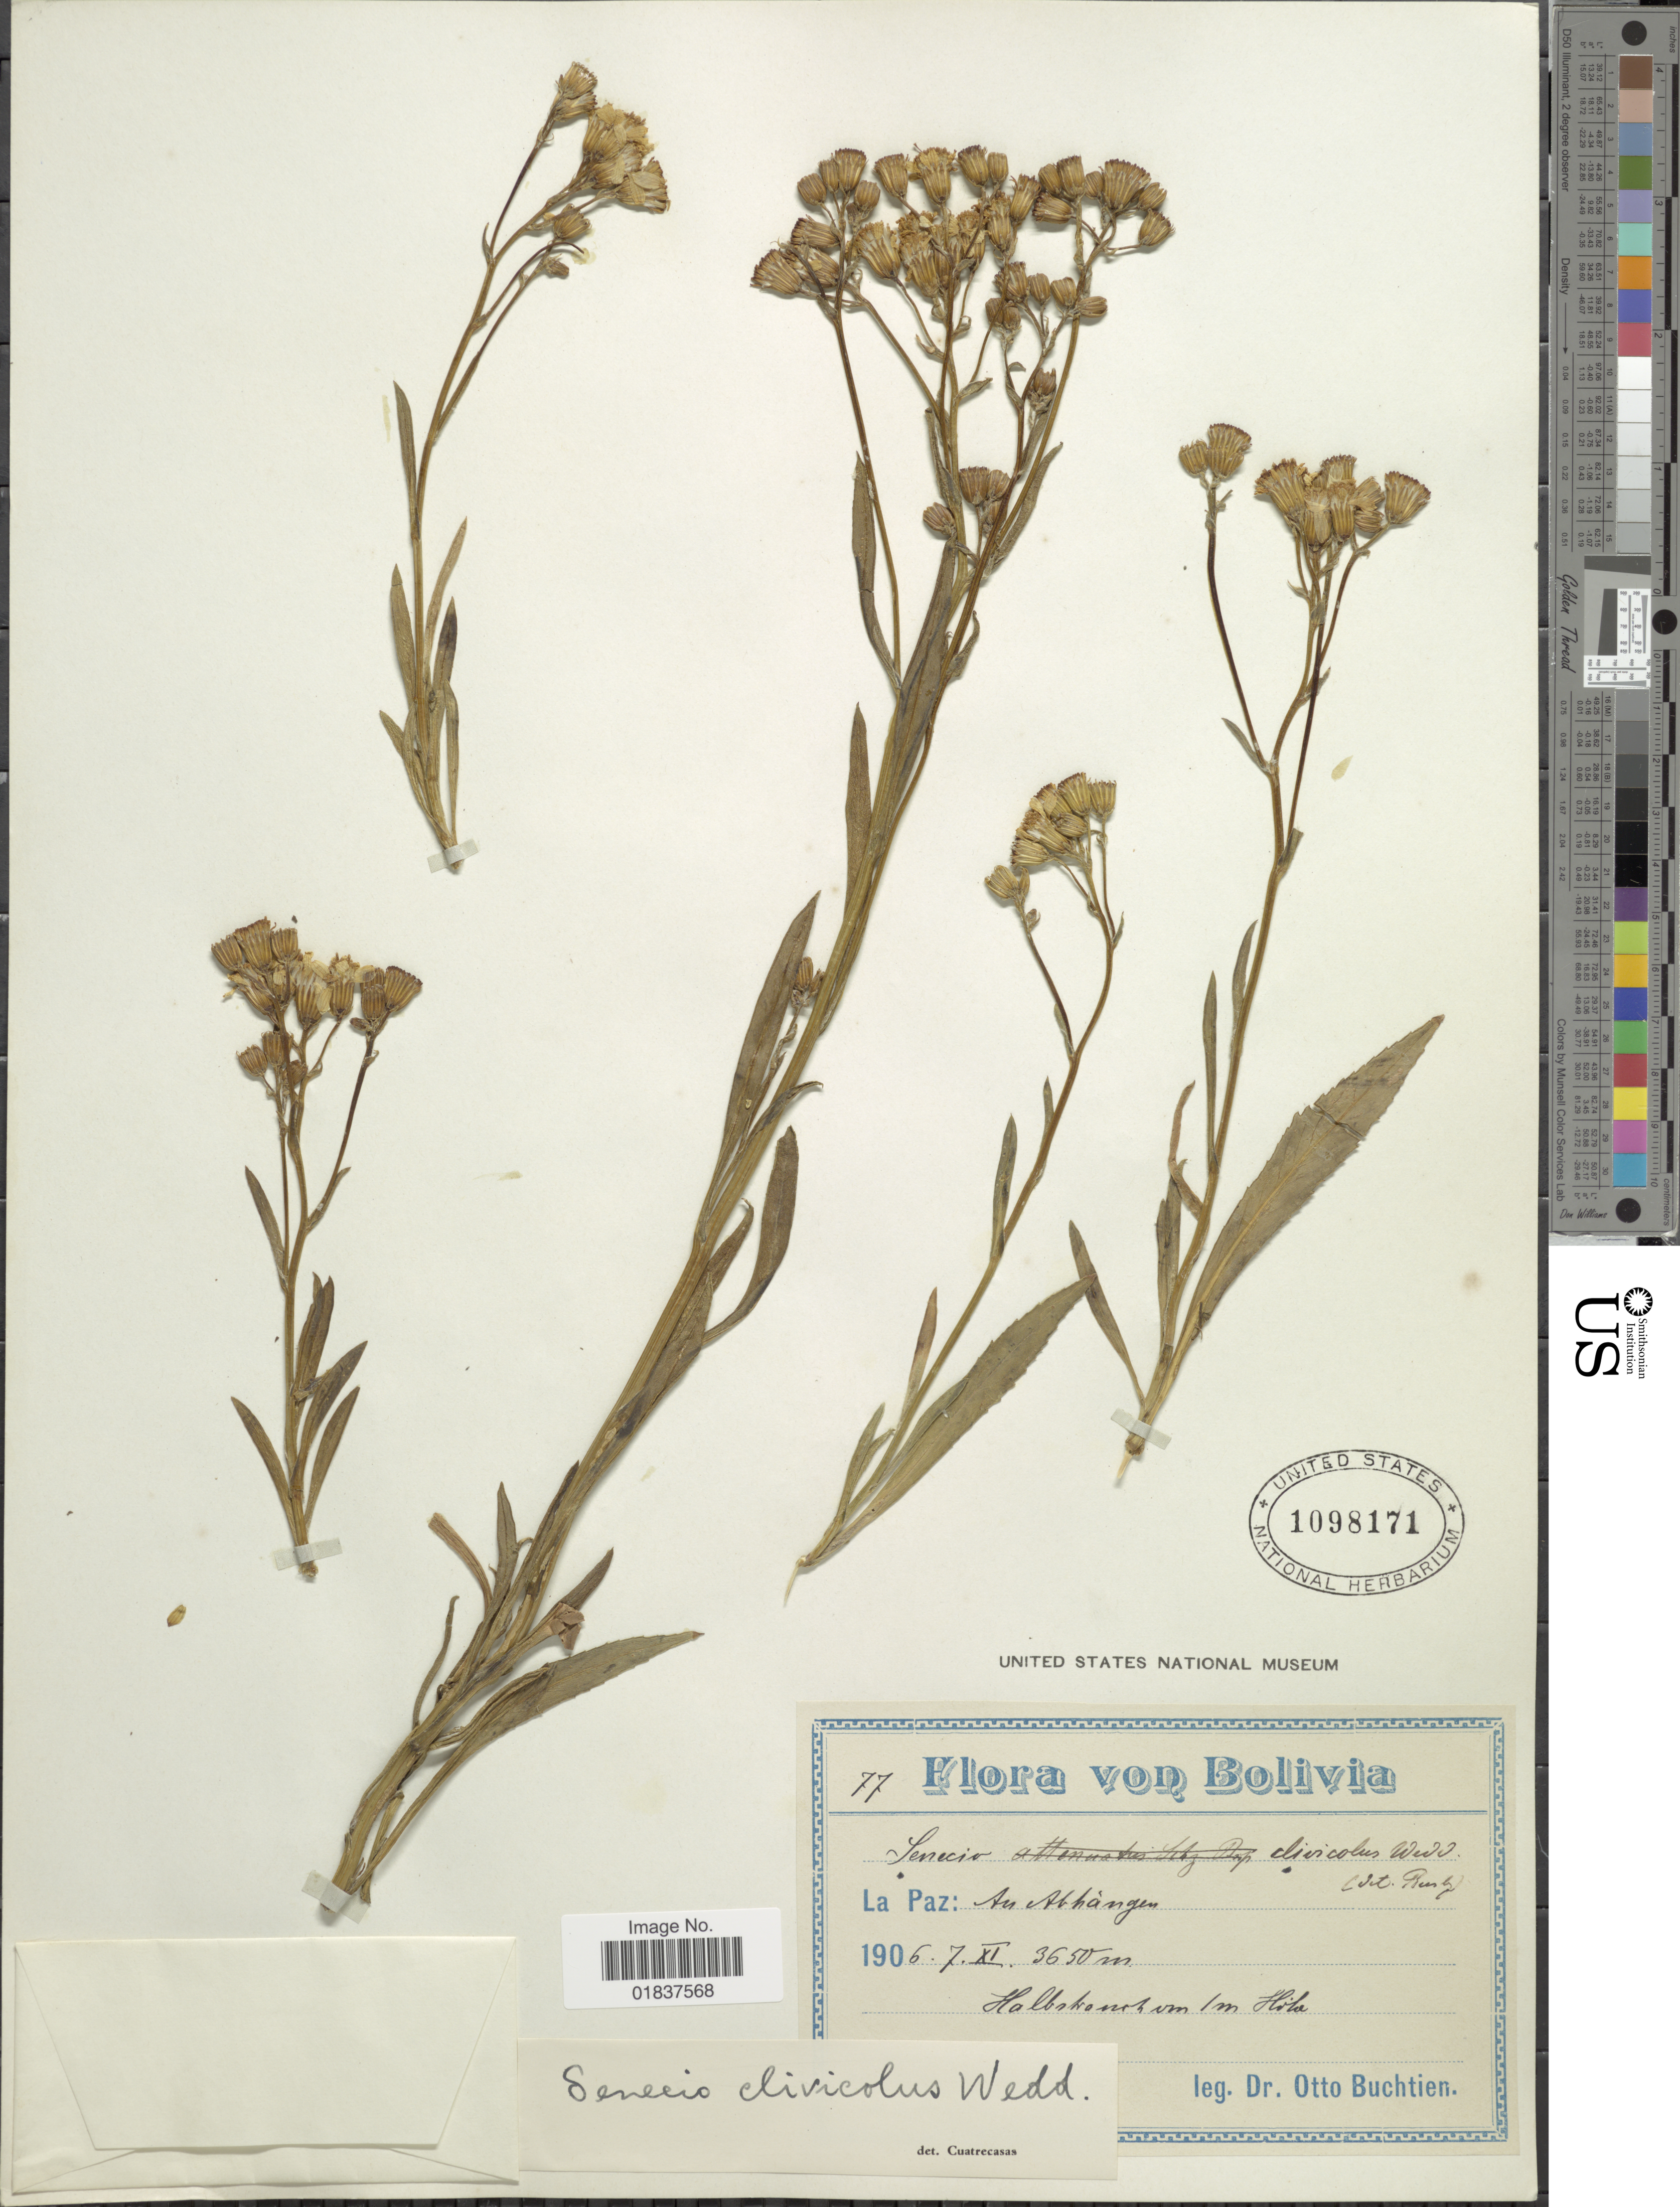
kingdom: Plantae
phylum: Tracheophyta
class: Magnoliopsida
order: Asterales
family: Asteraceae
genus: Senecio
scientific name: Senecio clivicola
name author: Wedd.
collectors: O. Buchtien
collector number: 77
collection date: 1905-11-07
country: Bolivia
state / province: La Paz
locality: La Paz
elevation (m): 3650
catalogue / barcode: US 1098171